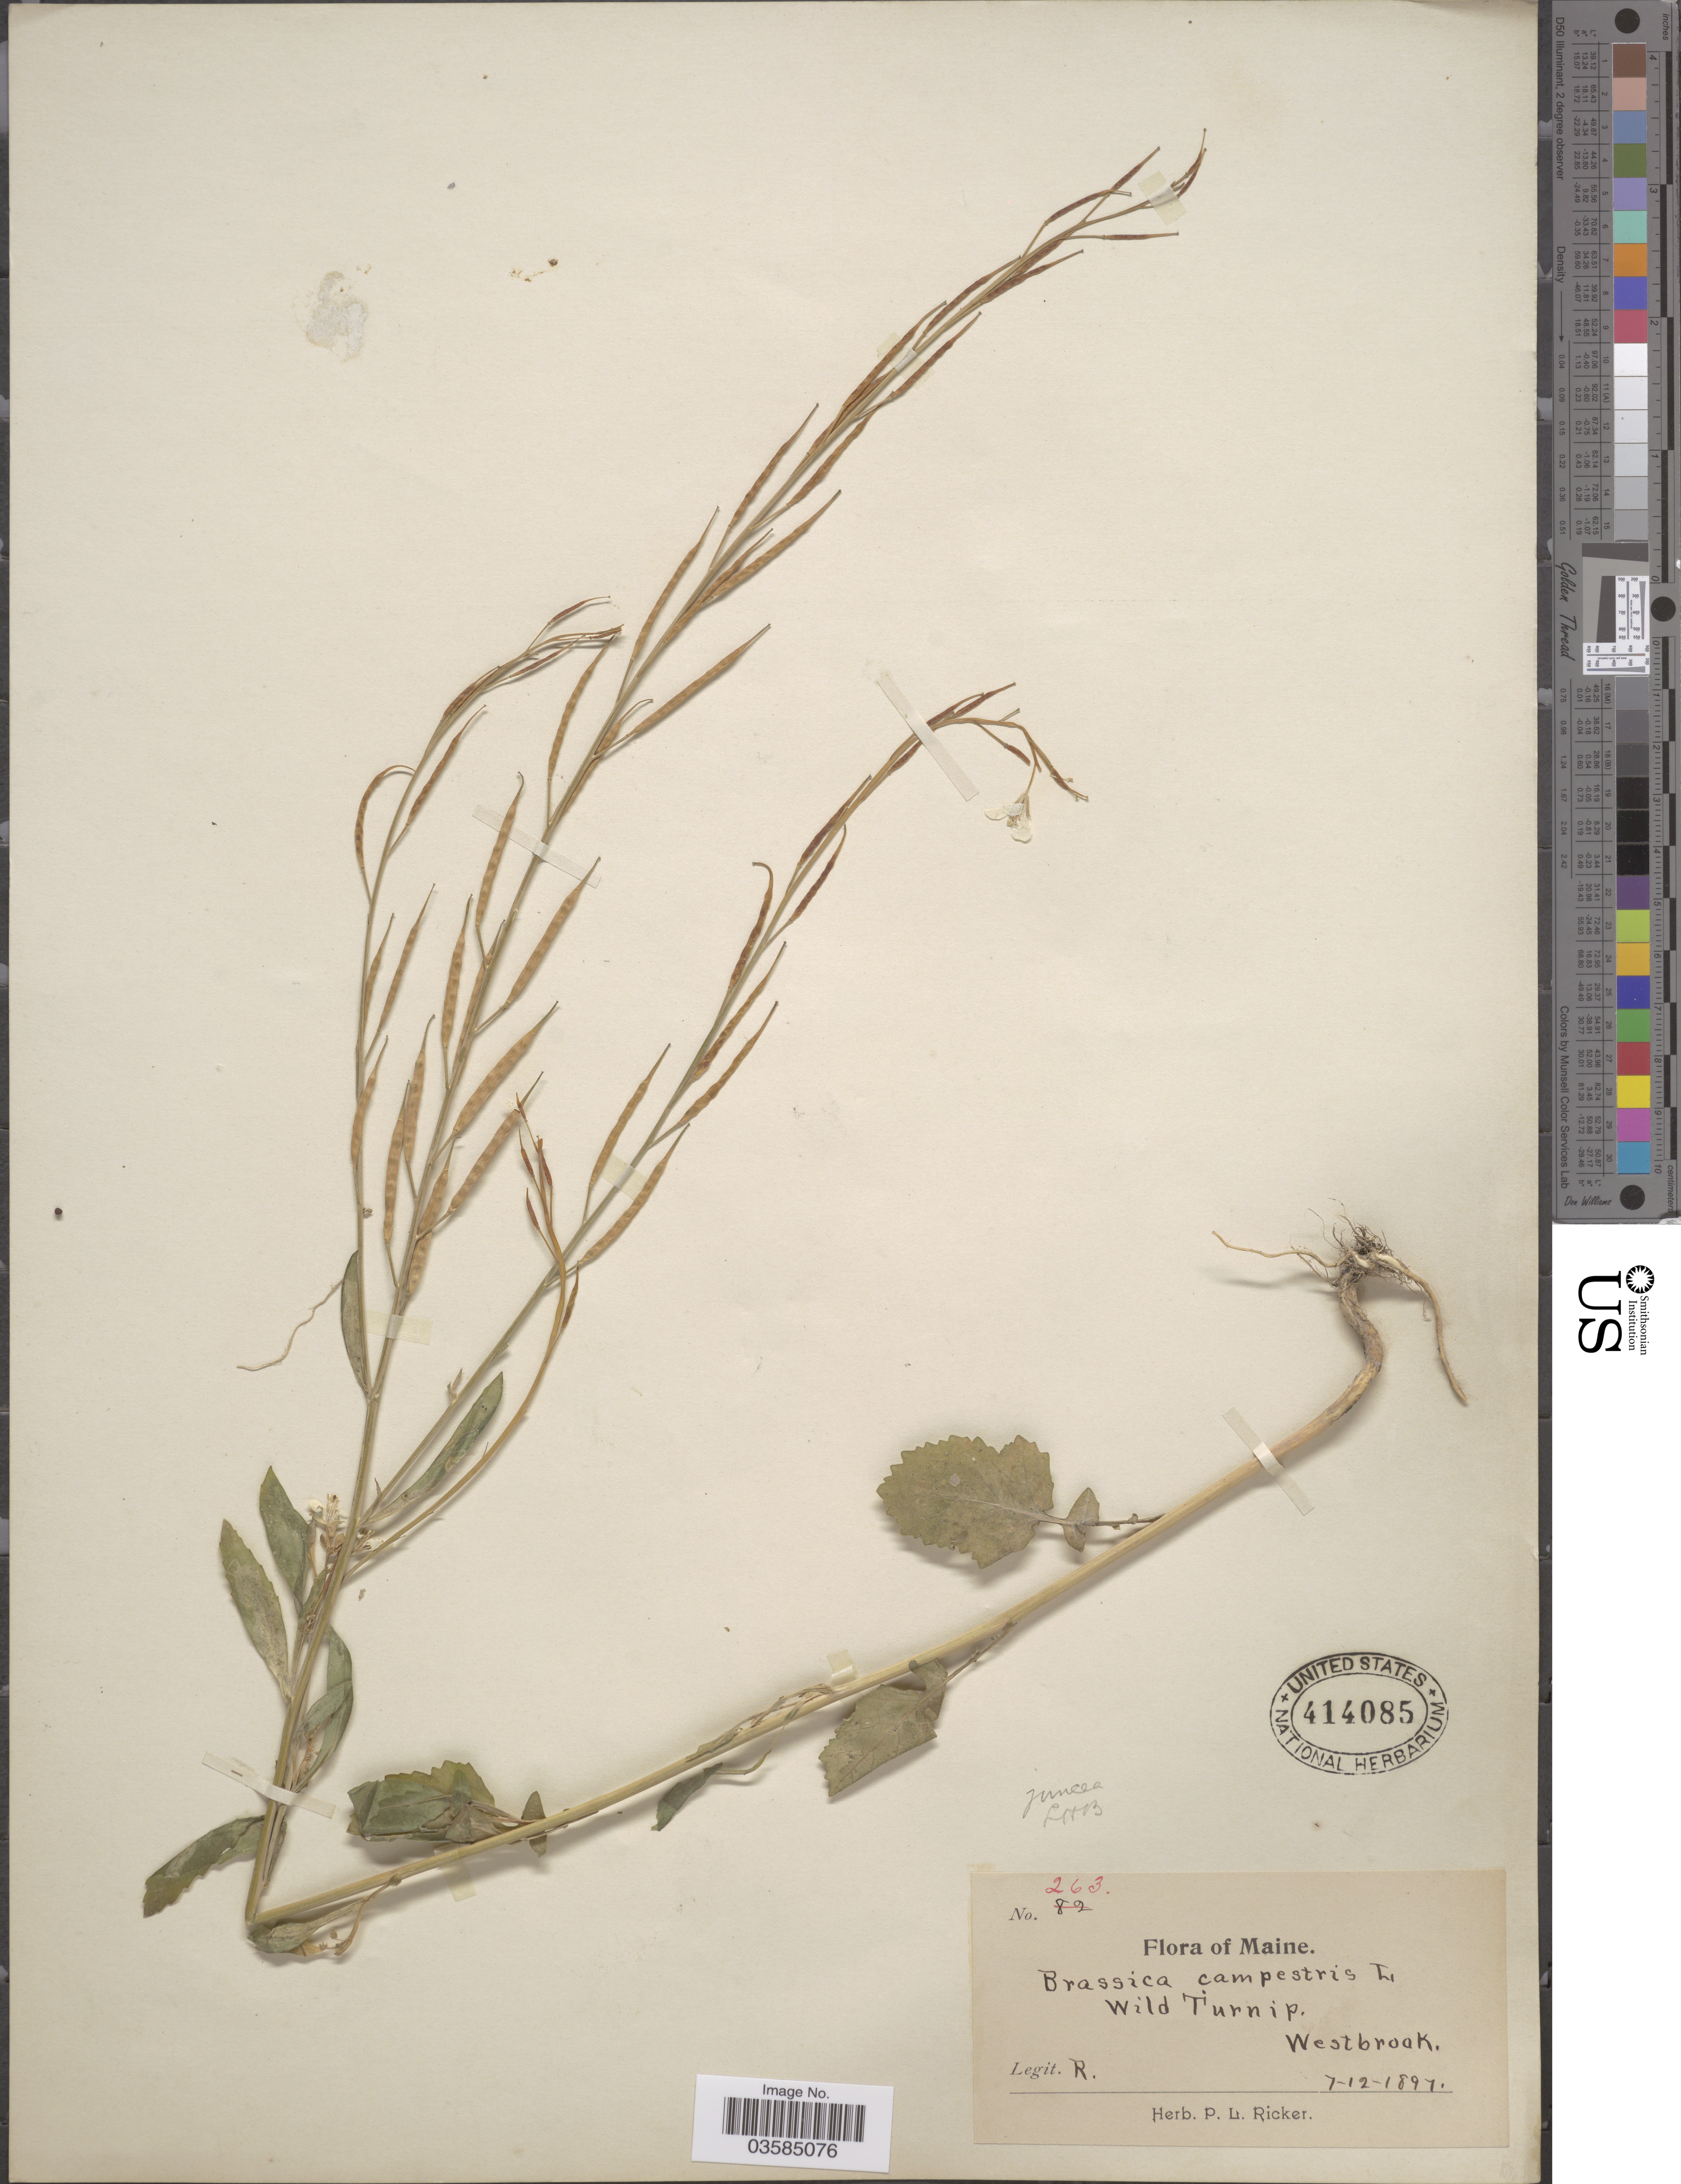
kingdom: Plantae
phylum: Tracheophyta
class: Magnoliopsida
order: Brassicales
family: Brassicaceae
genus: Brassica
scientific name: Brassica juncea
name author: (L.) Czern.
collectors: P. Ricker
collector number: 263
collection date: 1984-07-12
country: United States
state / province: Maine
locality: Westbrook.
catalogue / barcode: US 414085